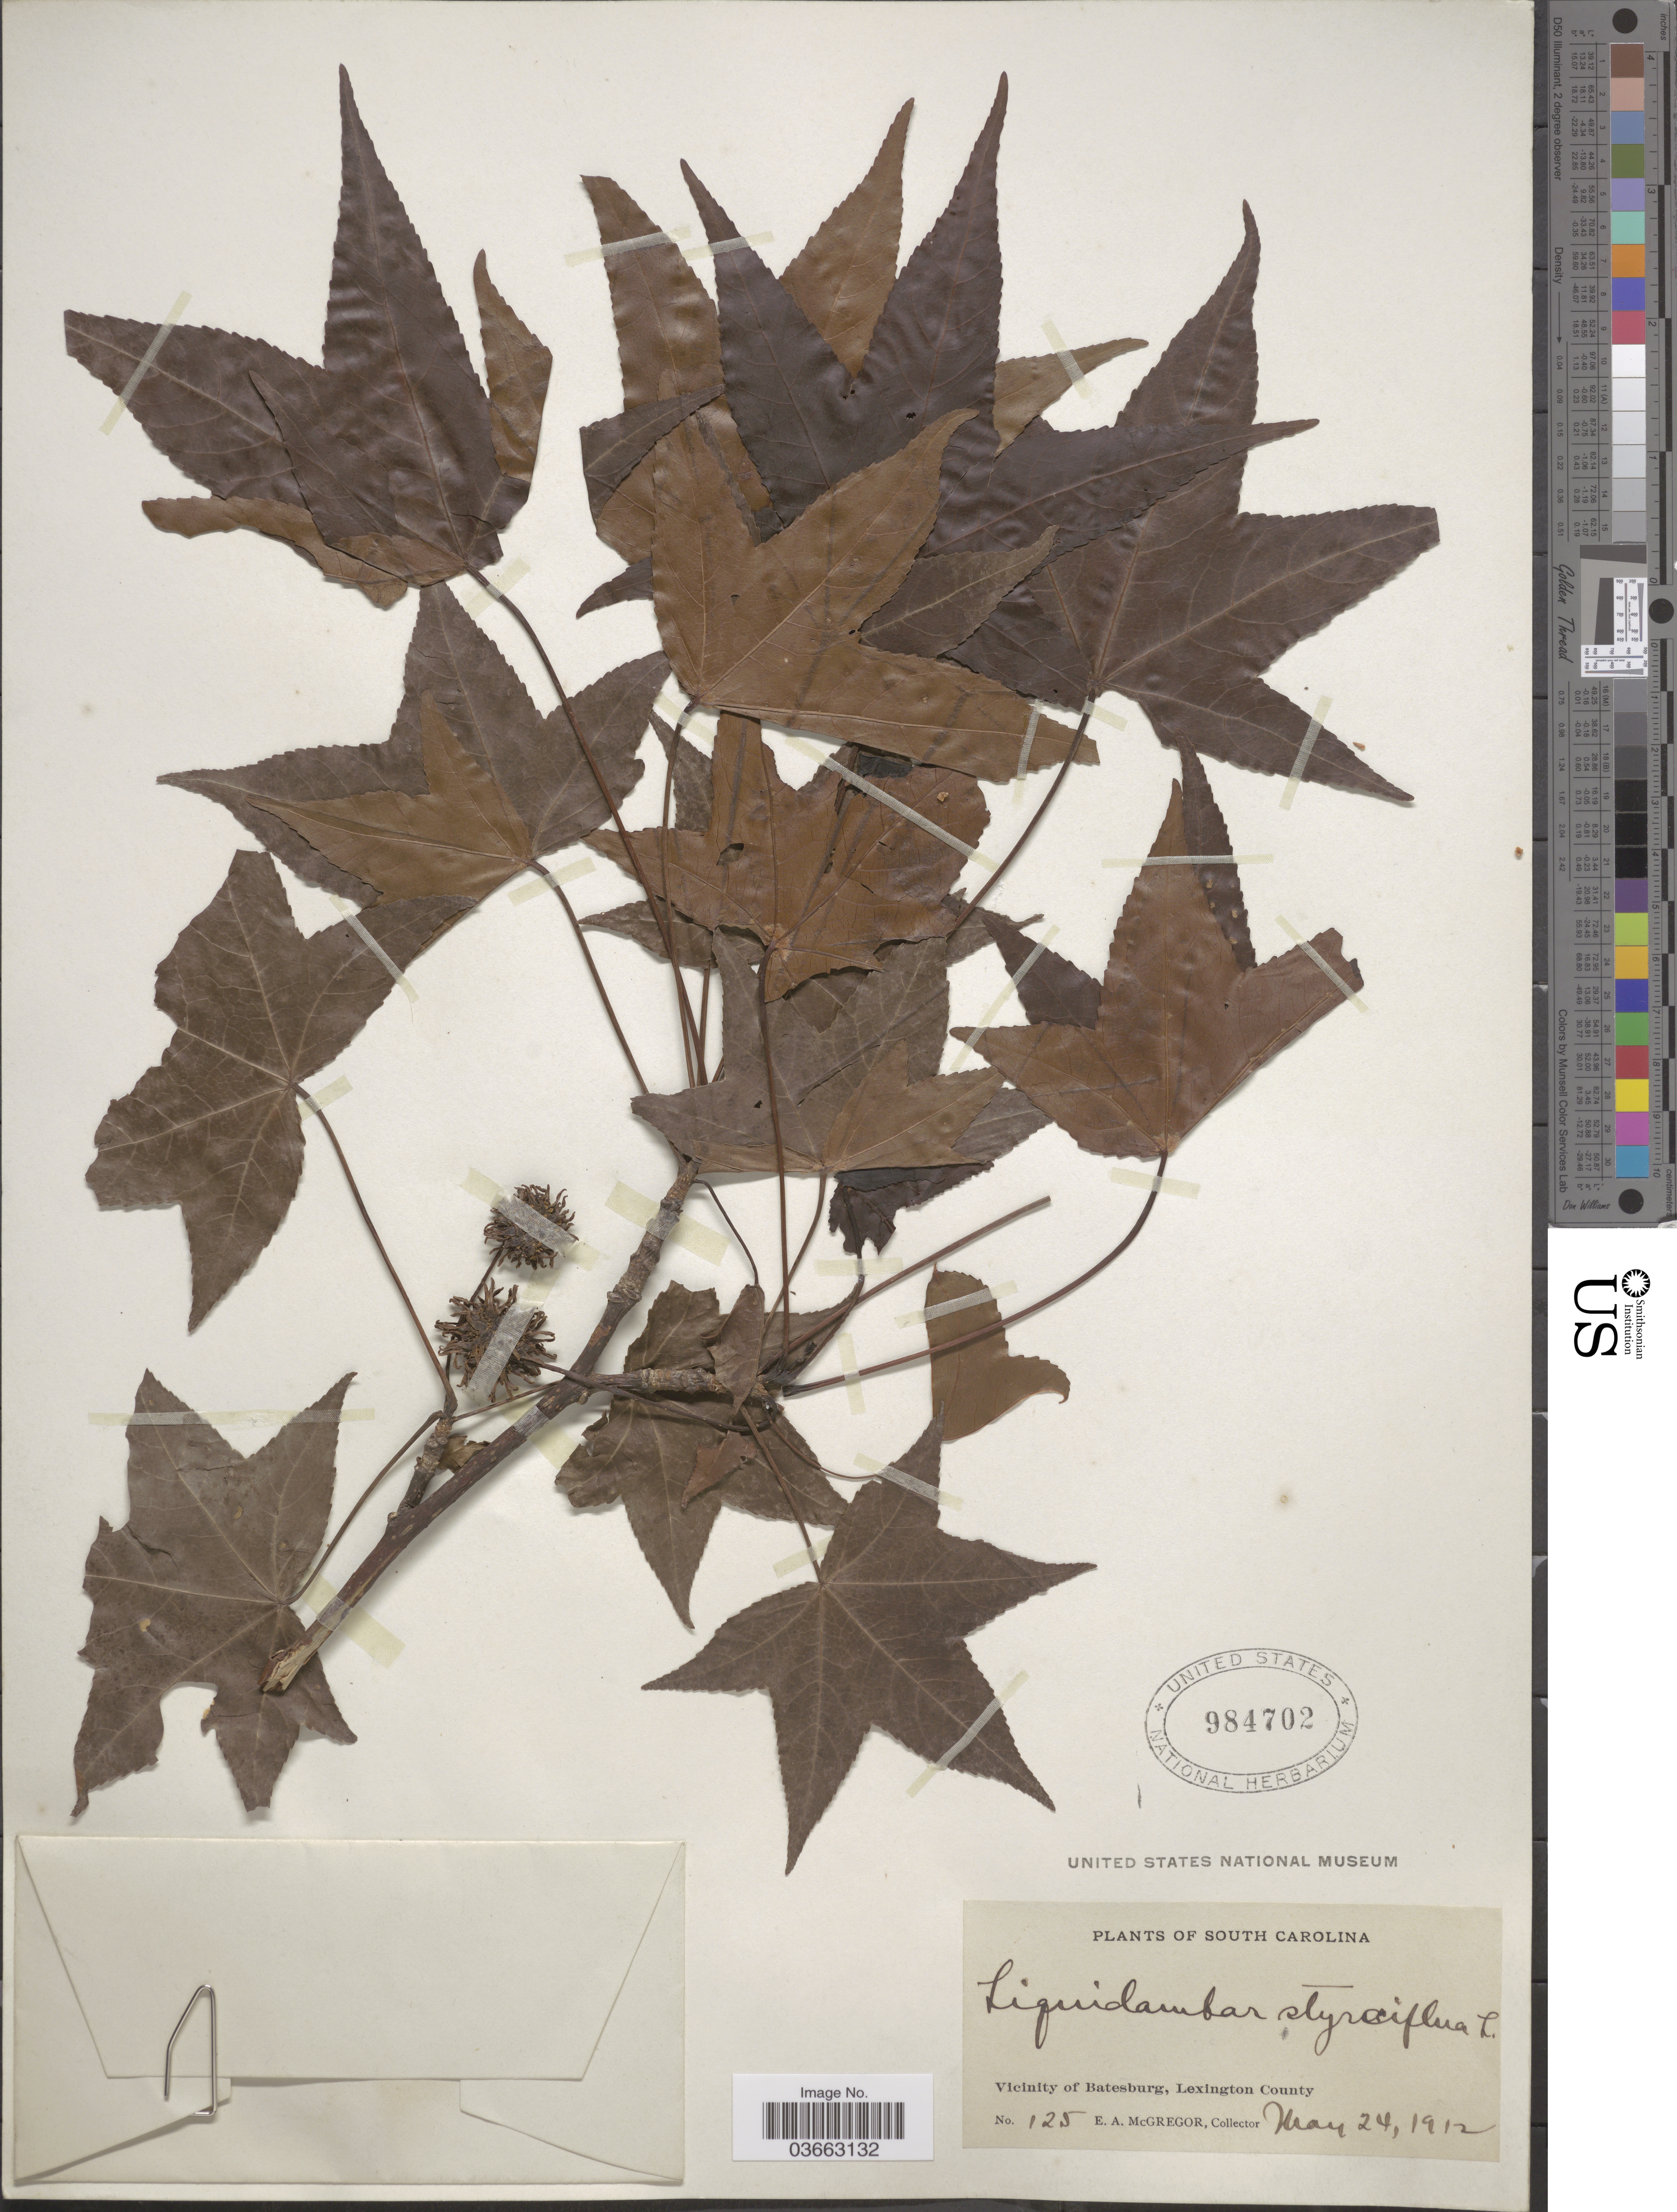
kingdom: Plantae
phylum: Tracheophyta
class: Magnoliopsida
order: Saxifragales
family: Altingiaceae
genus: Liquidambar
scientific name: Liquidambar styraciflua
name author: L.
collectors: E. A. McGregor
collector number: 125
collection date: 1912-05-24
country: United States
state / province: South Carolina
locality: Vicinity of Batesburg, Lexington County.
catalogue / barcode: US 984702